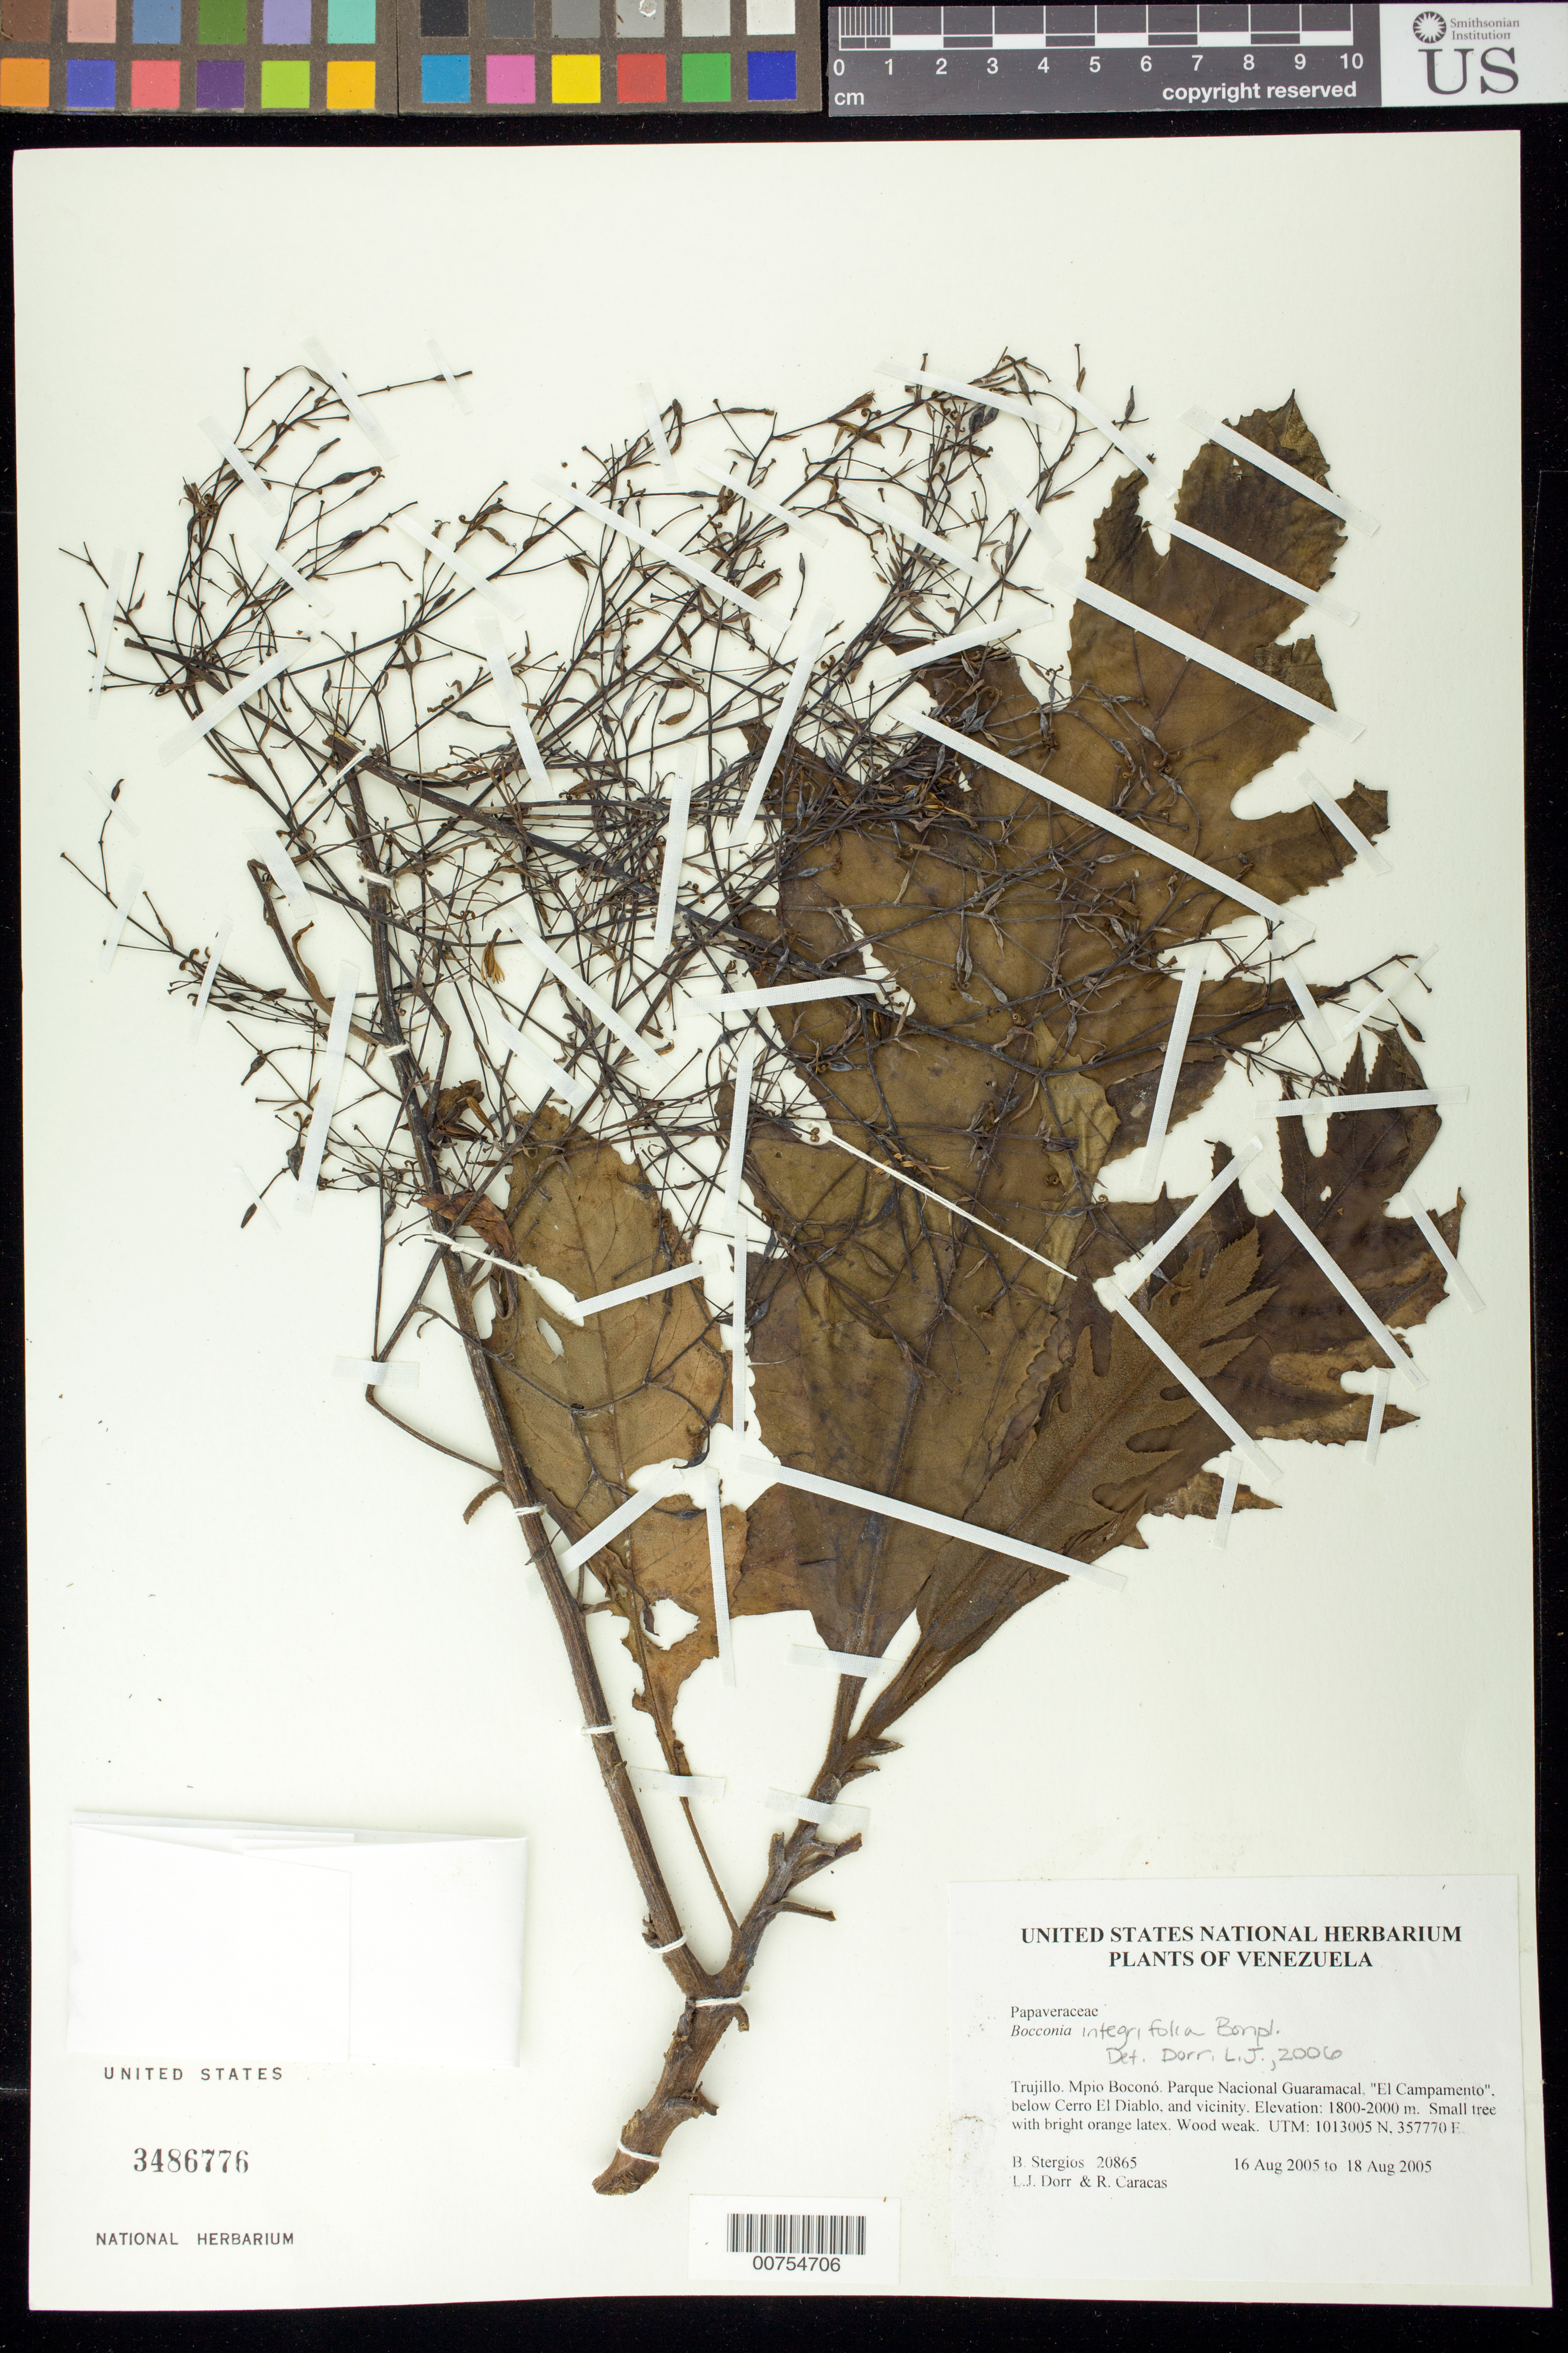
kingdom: Plantae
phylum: Tracheophyta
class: Magnoliopsida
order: Ranunculales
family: Papaveraceae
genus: Bocconia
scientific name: Bocconia integrifolia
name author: Bonpl.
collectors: B. G. Stergios, L. J. Dorr & R. Caracas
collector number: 20865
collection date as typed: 16 Aug 2005 to 18 Aug 2005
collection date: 2005-08-16/2005-08-18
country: Venezuela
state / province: Trujillo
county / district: Boconó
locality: Parque Nacional Guaramacal, "El Campamento", below Cerro El Diablo, and vicinity.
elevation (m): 1800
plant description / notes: NY, PORT, US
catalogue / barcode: US 3486776